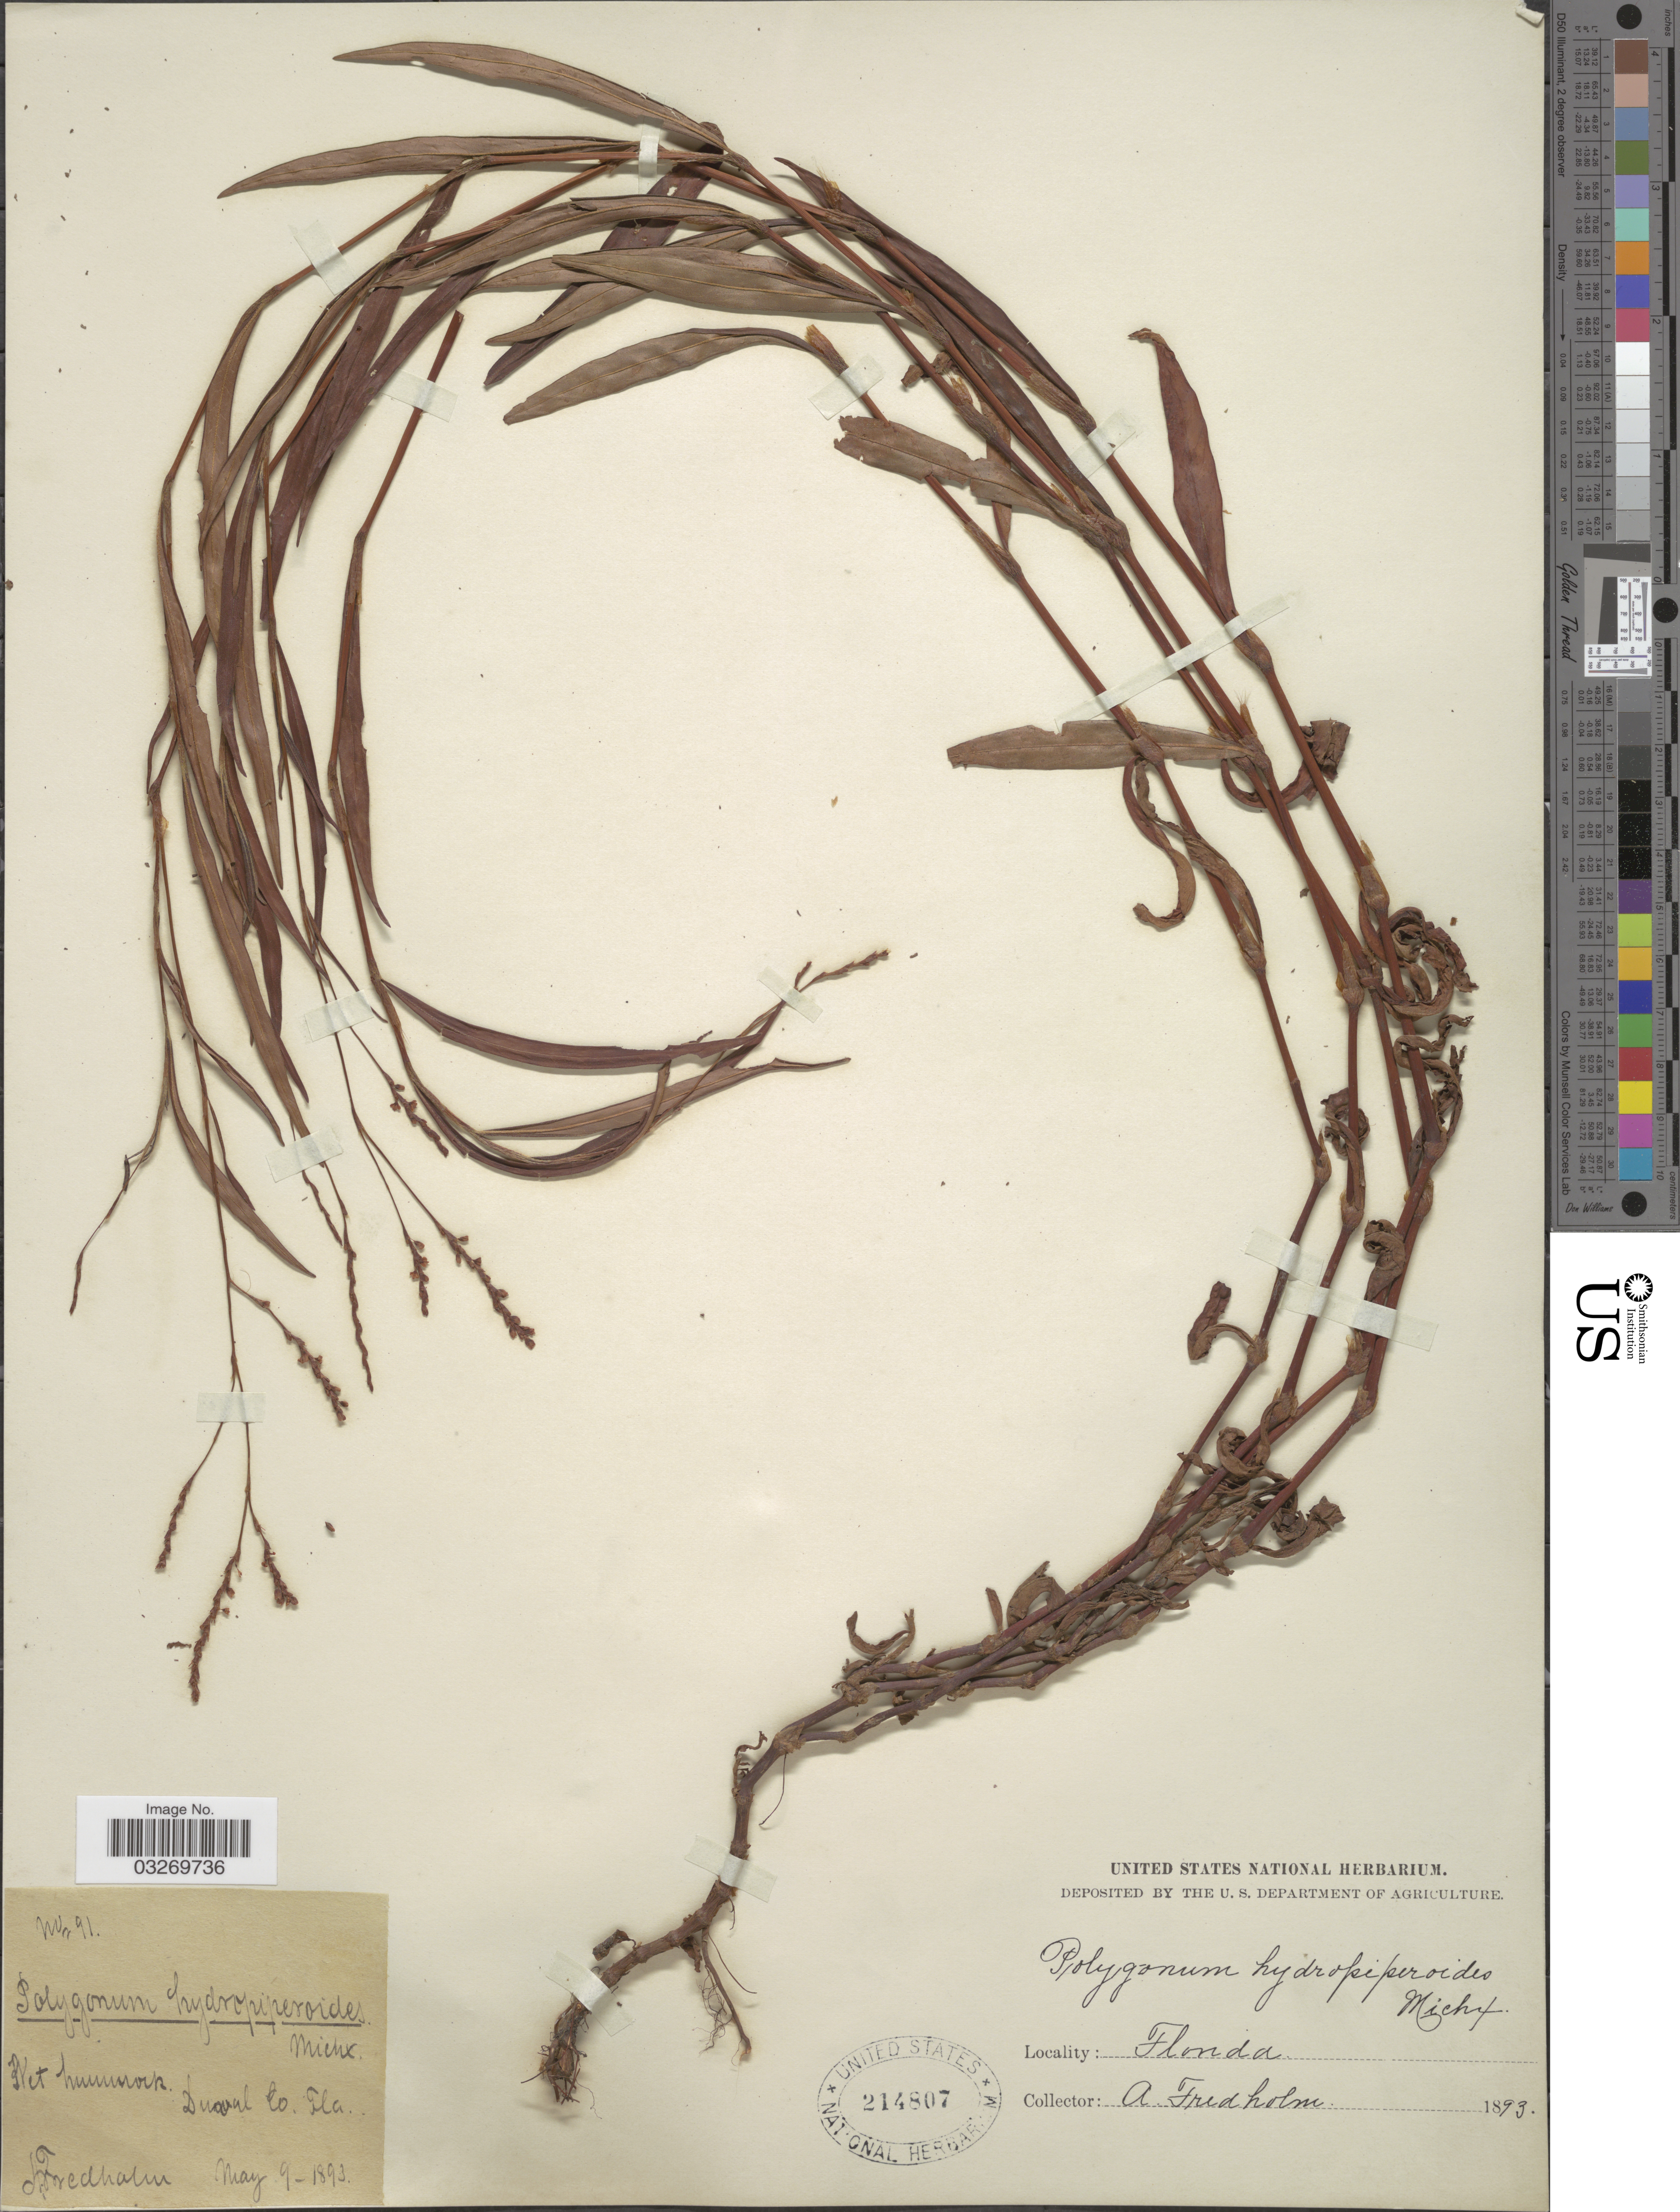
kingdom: Plantae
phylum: Tracheophyta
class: Magnoliopsida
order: Caryophyllales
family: Polygonaceae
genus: Persicaria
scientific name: Persicaria hydropiperoides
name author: (Michx.) Small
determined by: Atha, D. E.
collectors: A. Fredholm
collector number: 91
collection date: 1893-05-09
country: United States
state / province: Florida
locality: Wet hummock, Duval Co.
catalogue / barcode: US 214807